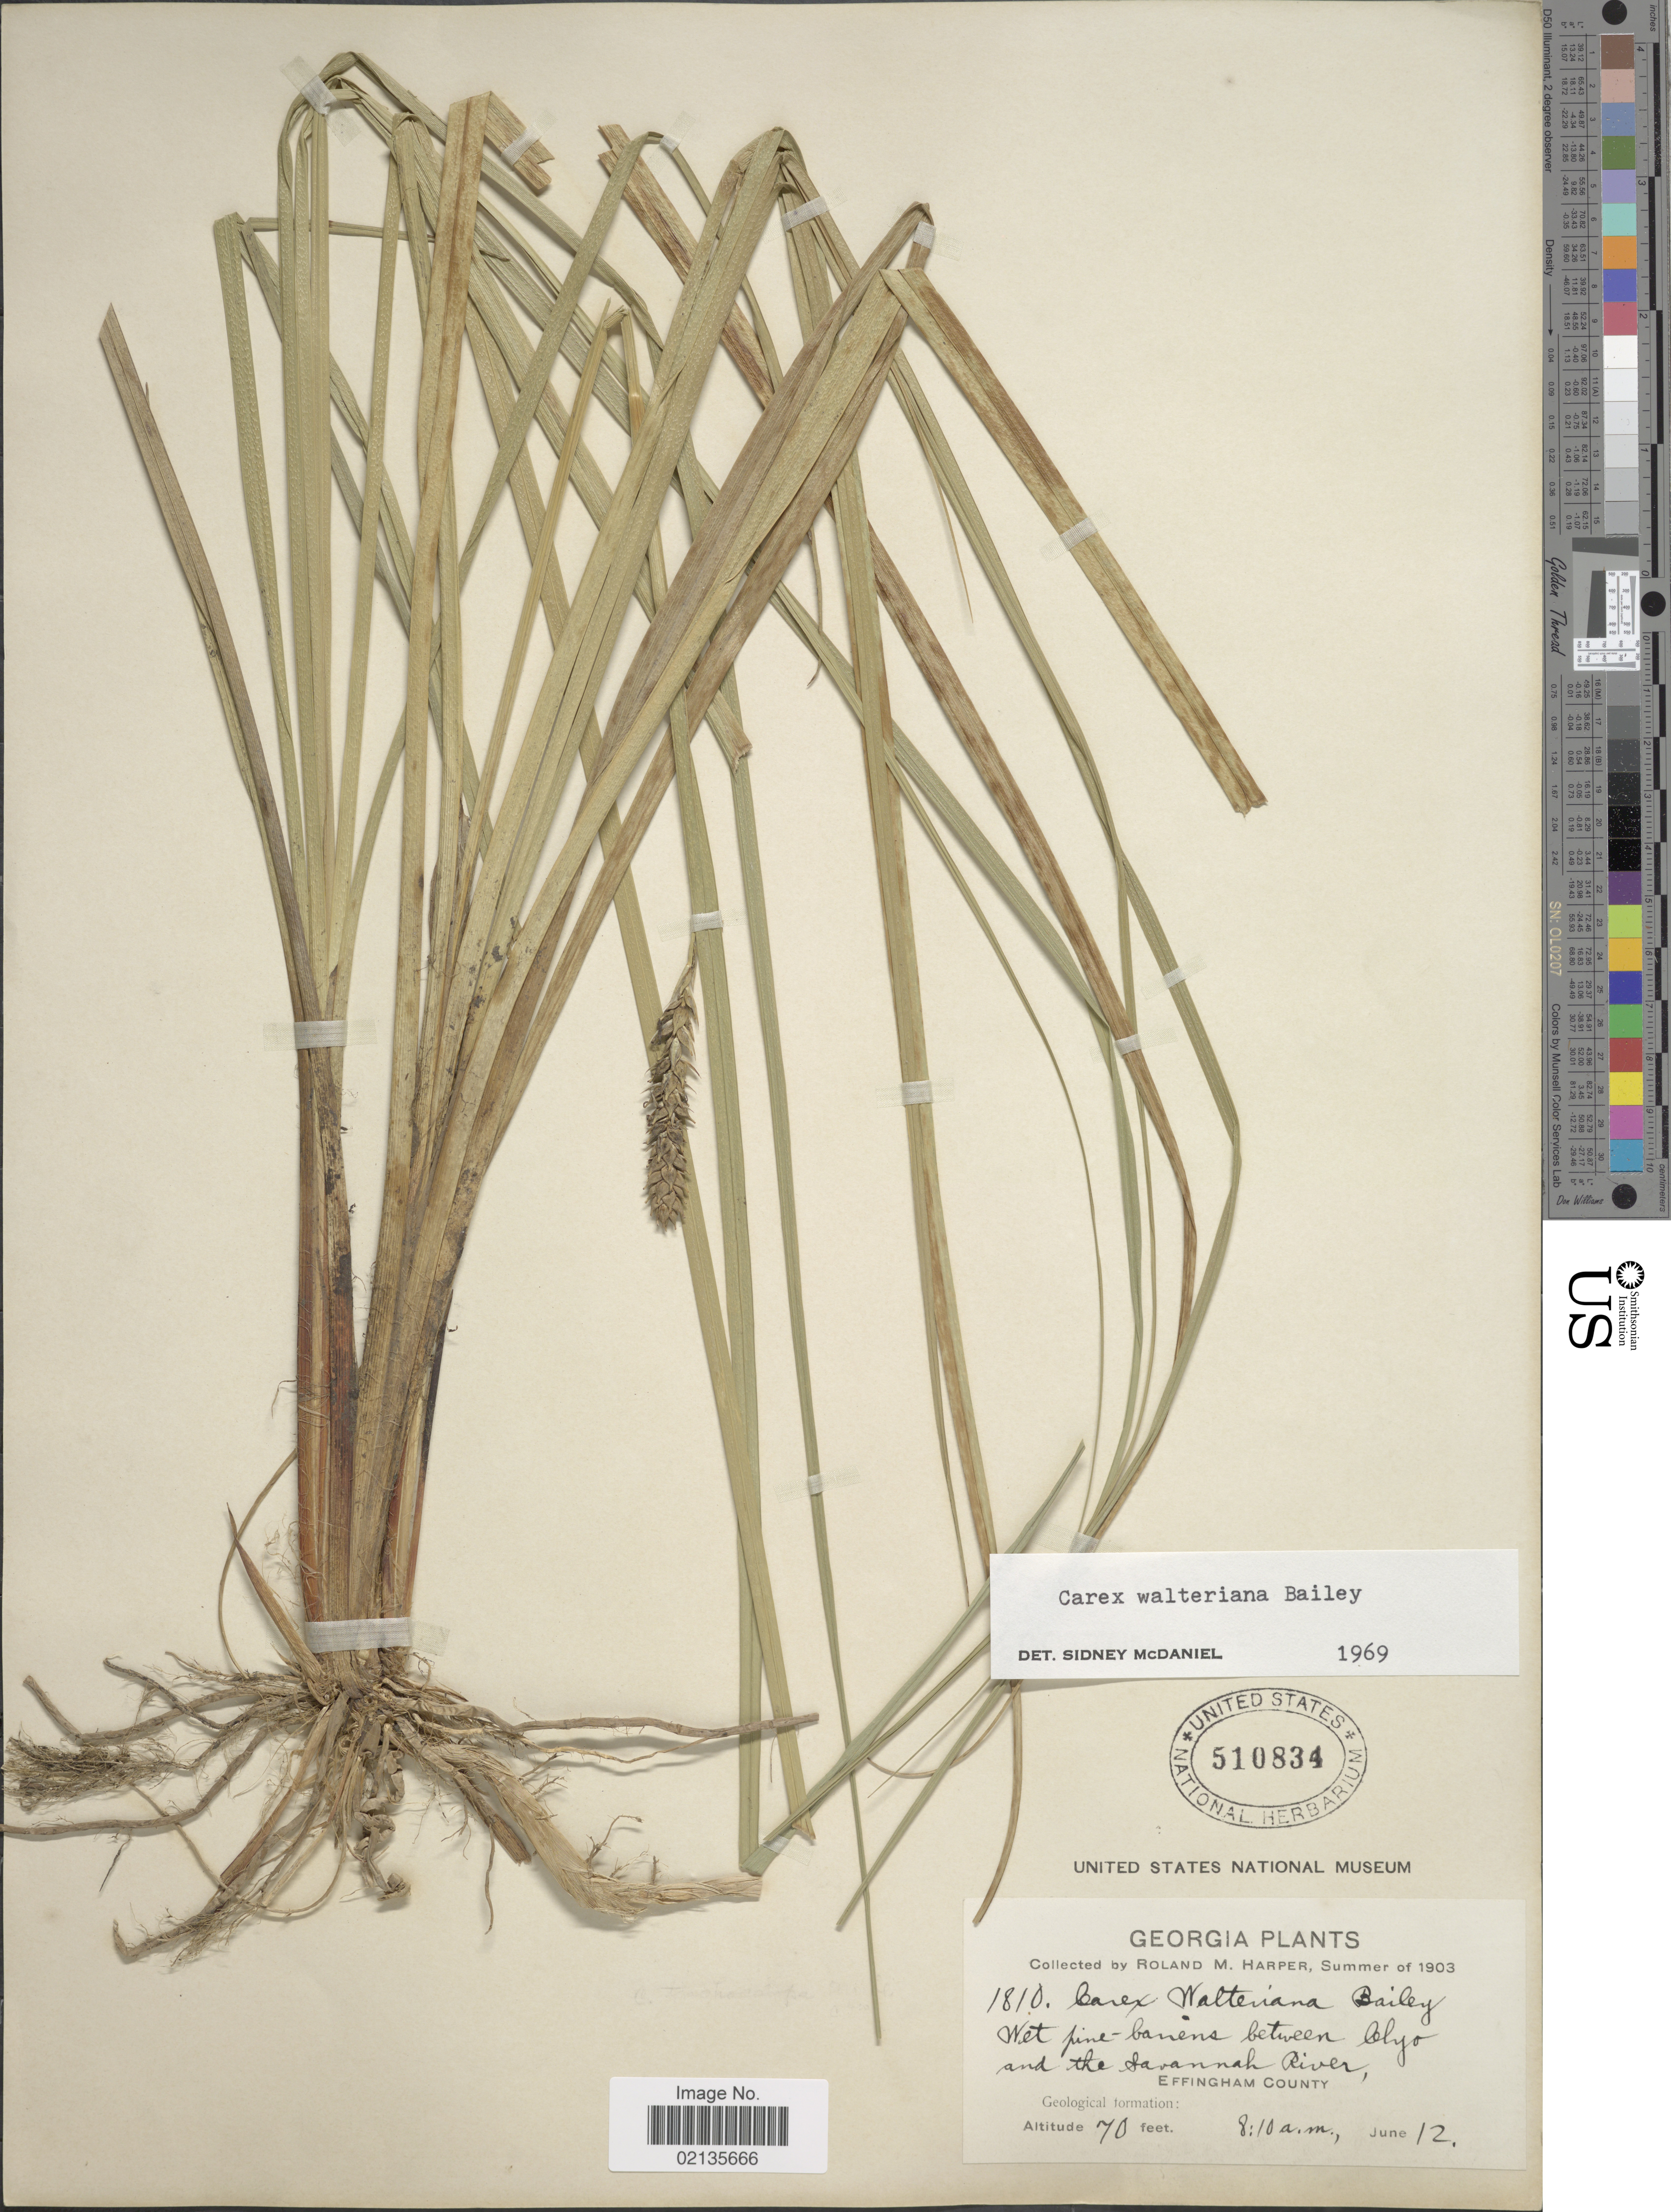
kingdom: Plantae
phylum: Tracheophyta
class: Liliopsida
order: Poales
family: Cyperaceae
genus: Carex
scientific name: Carex striata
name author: Michx.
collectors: R. M. Harper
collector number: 1810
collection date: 1903-06-12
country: United States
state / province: Georgia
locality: Wet pine-barrens between Clyo and the Savannah River, Effingham County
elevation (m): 21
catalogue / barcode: US 510834